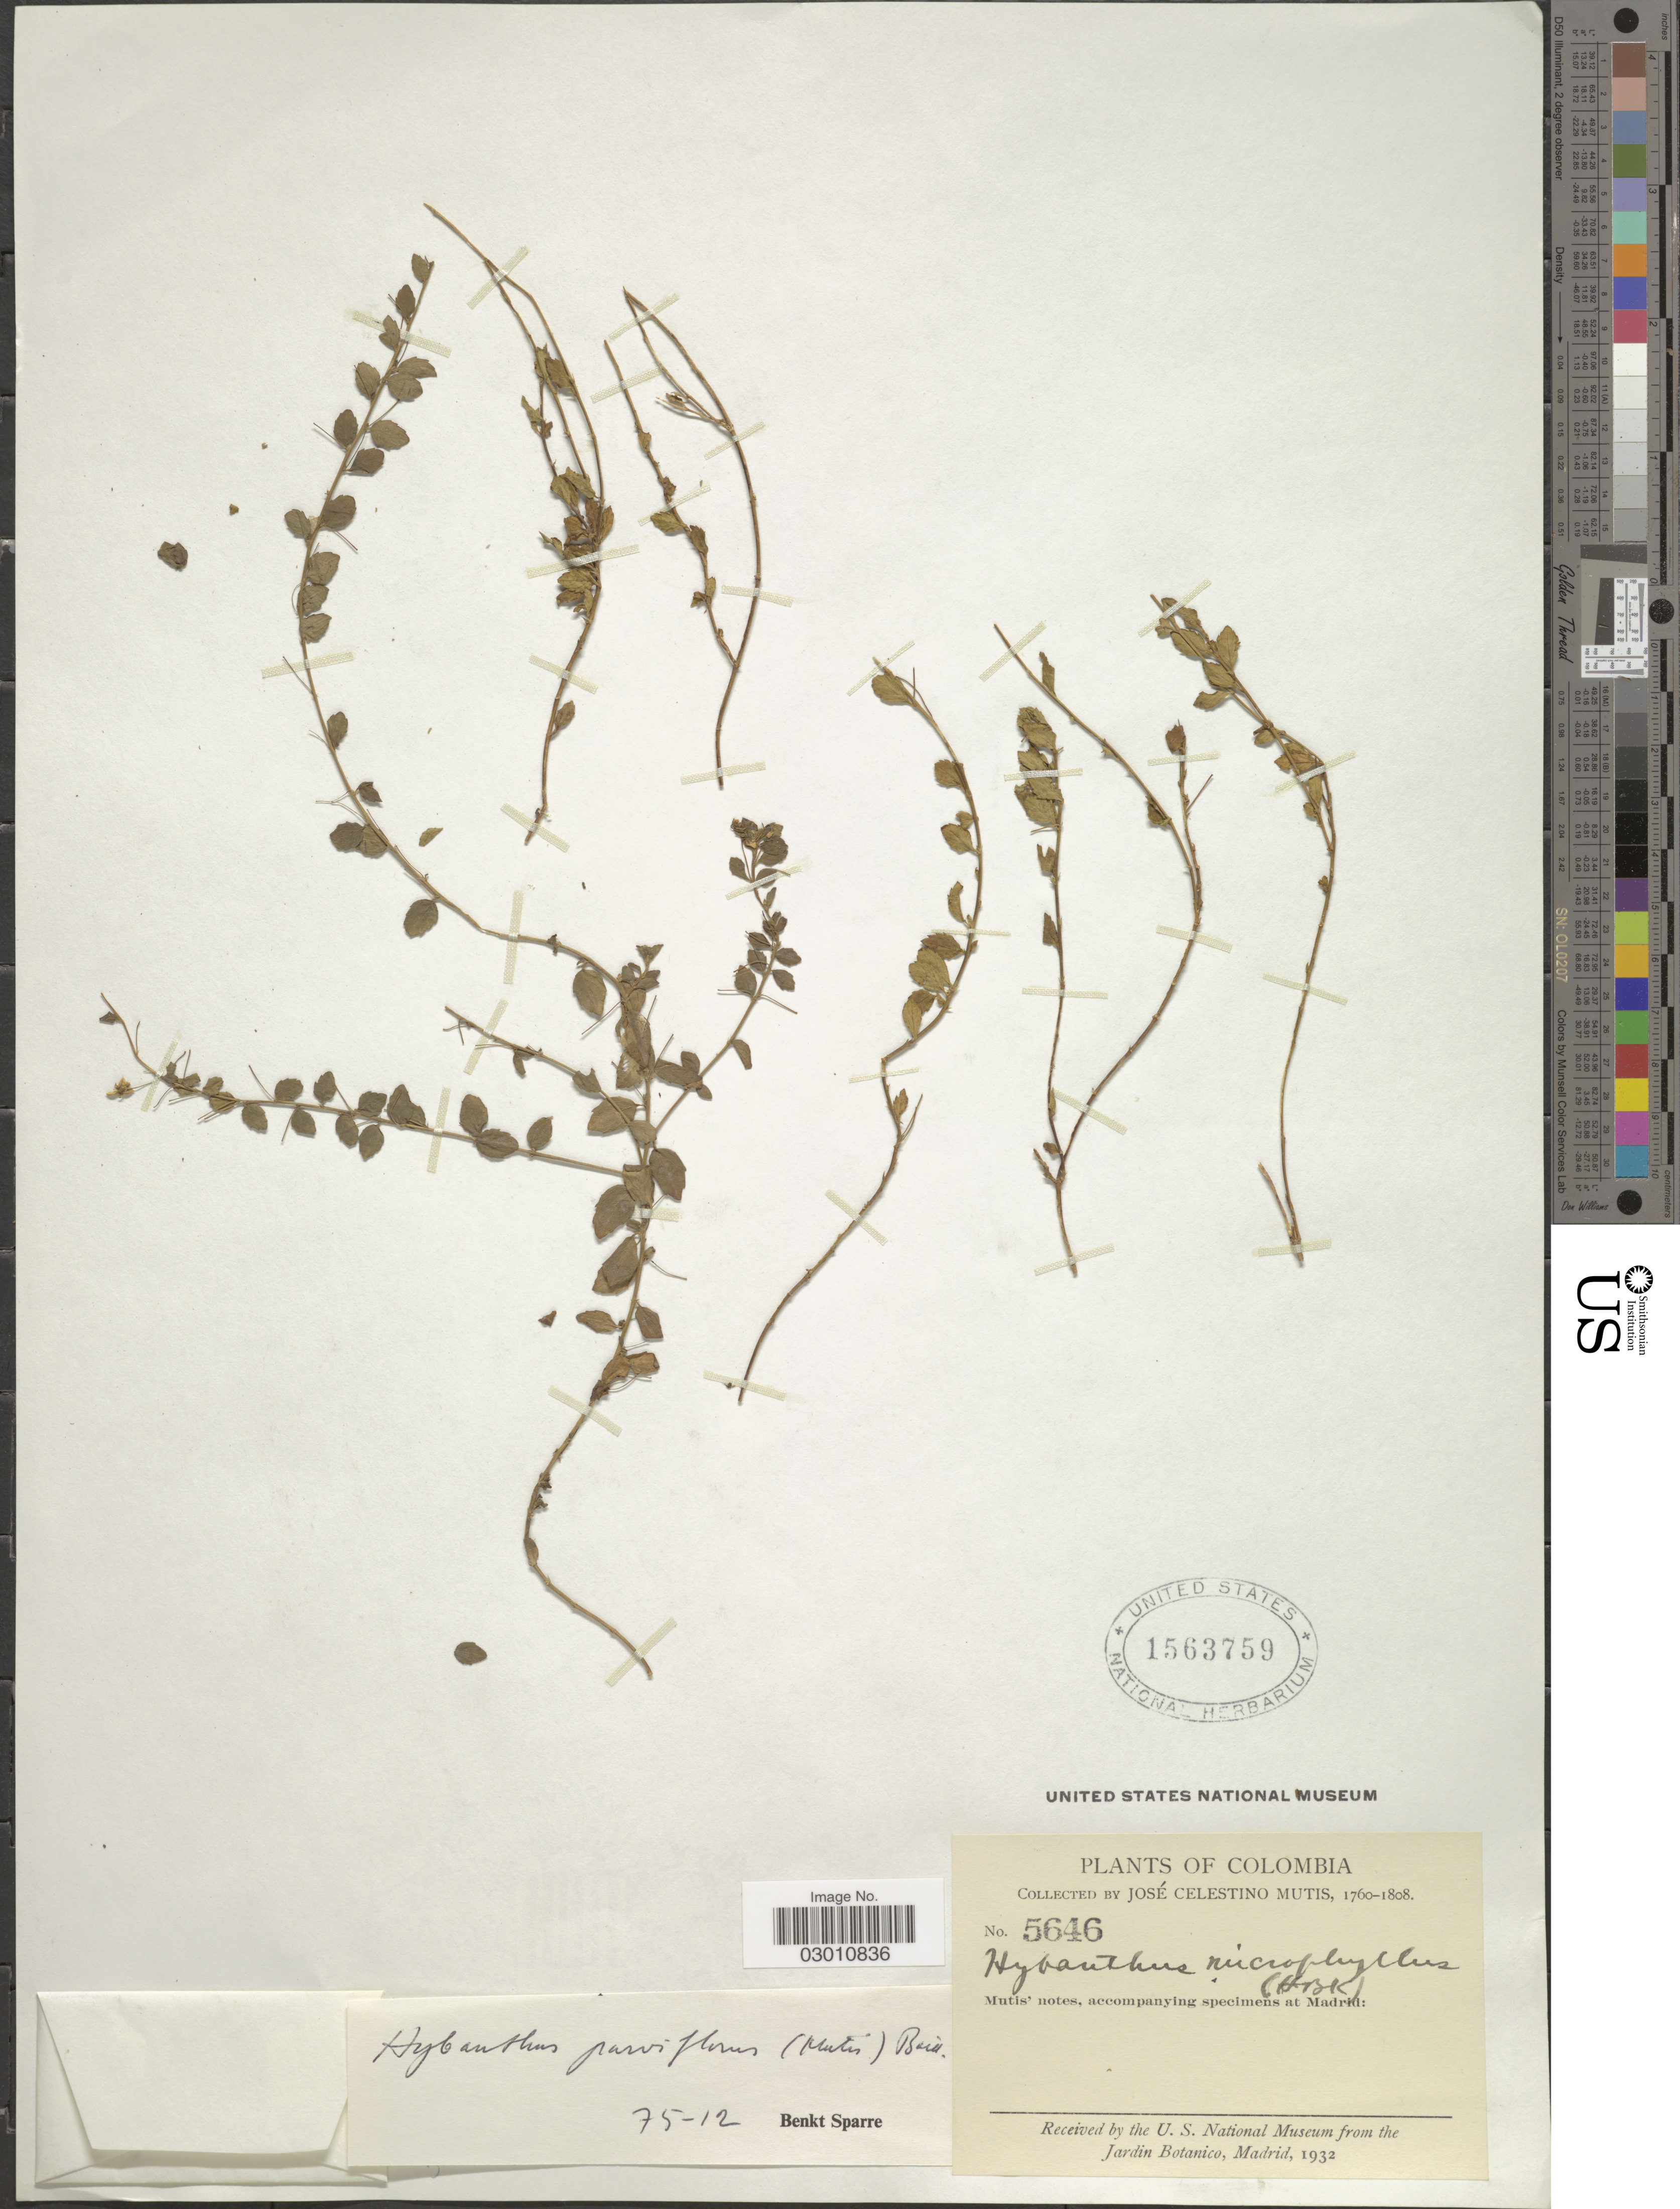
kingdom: Plantae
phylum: Tracheophyta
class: Magnoliopsida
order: Malpighiales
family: Violaceae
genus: Pombalia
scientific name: Pombalia parviflora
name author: (L. f.) Paula-Souza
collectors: J. C. B. Mutis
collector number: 5646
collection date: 1760/1808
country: Colombia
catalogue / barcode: US 1563759